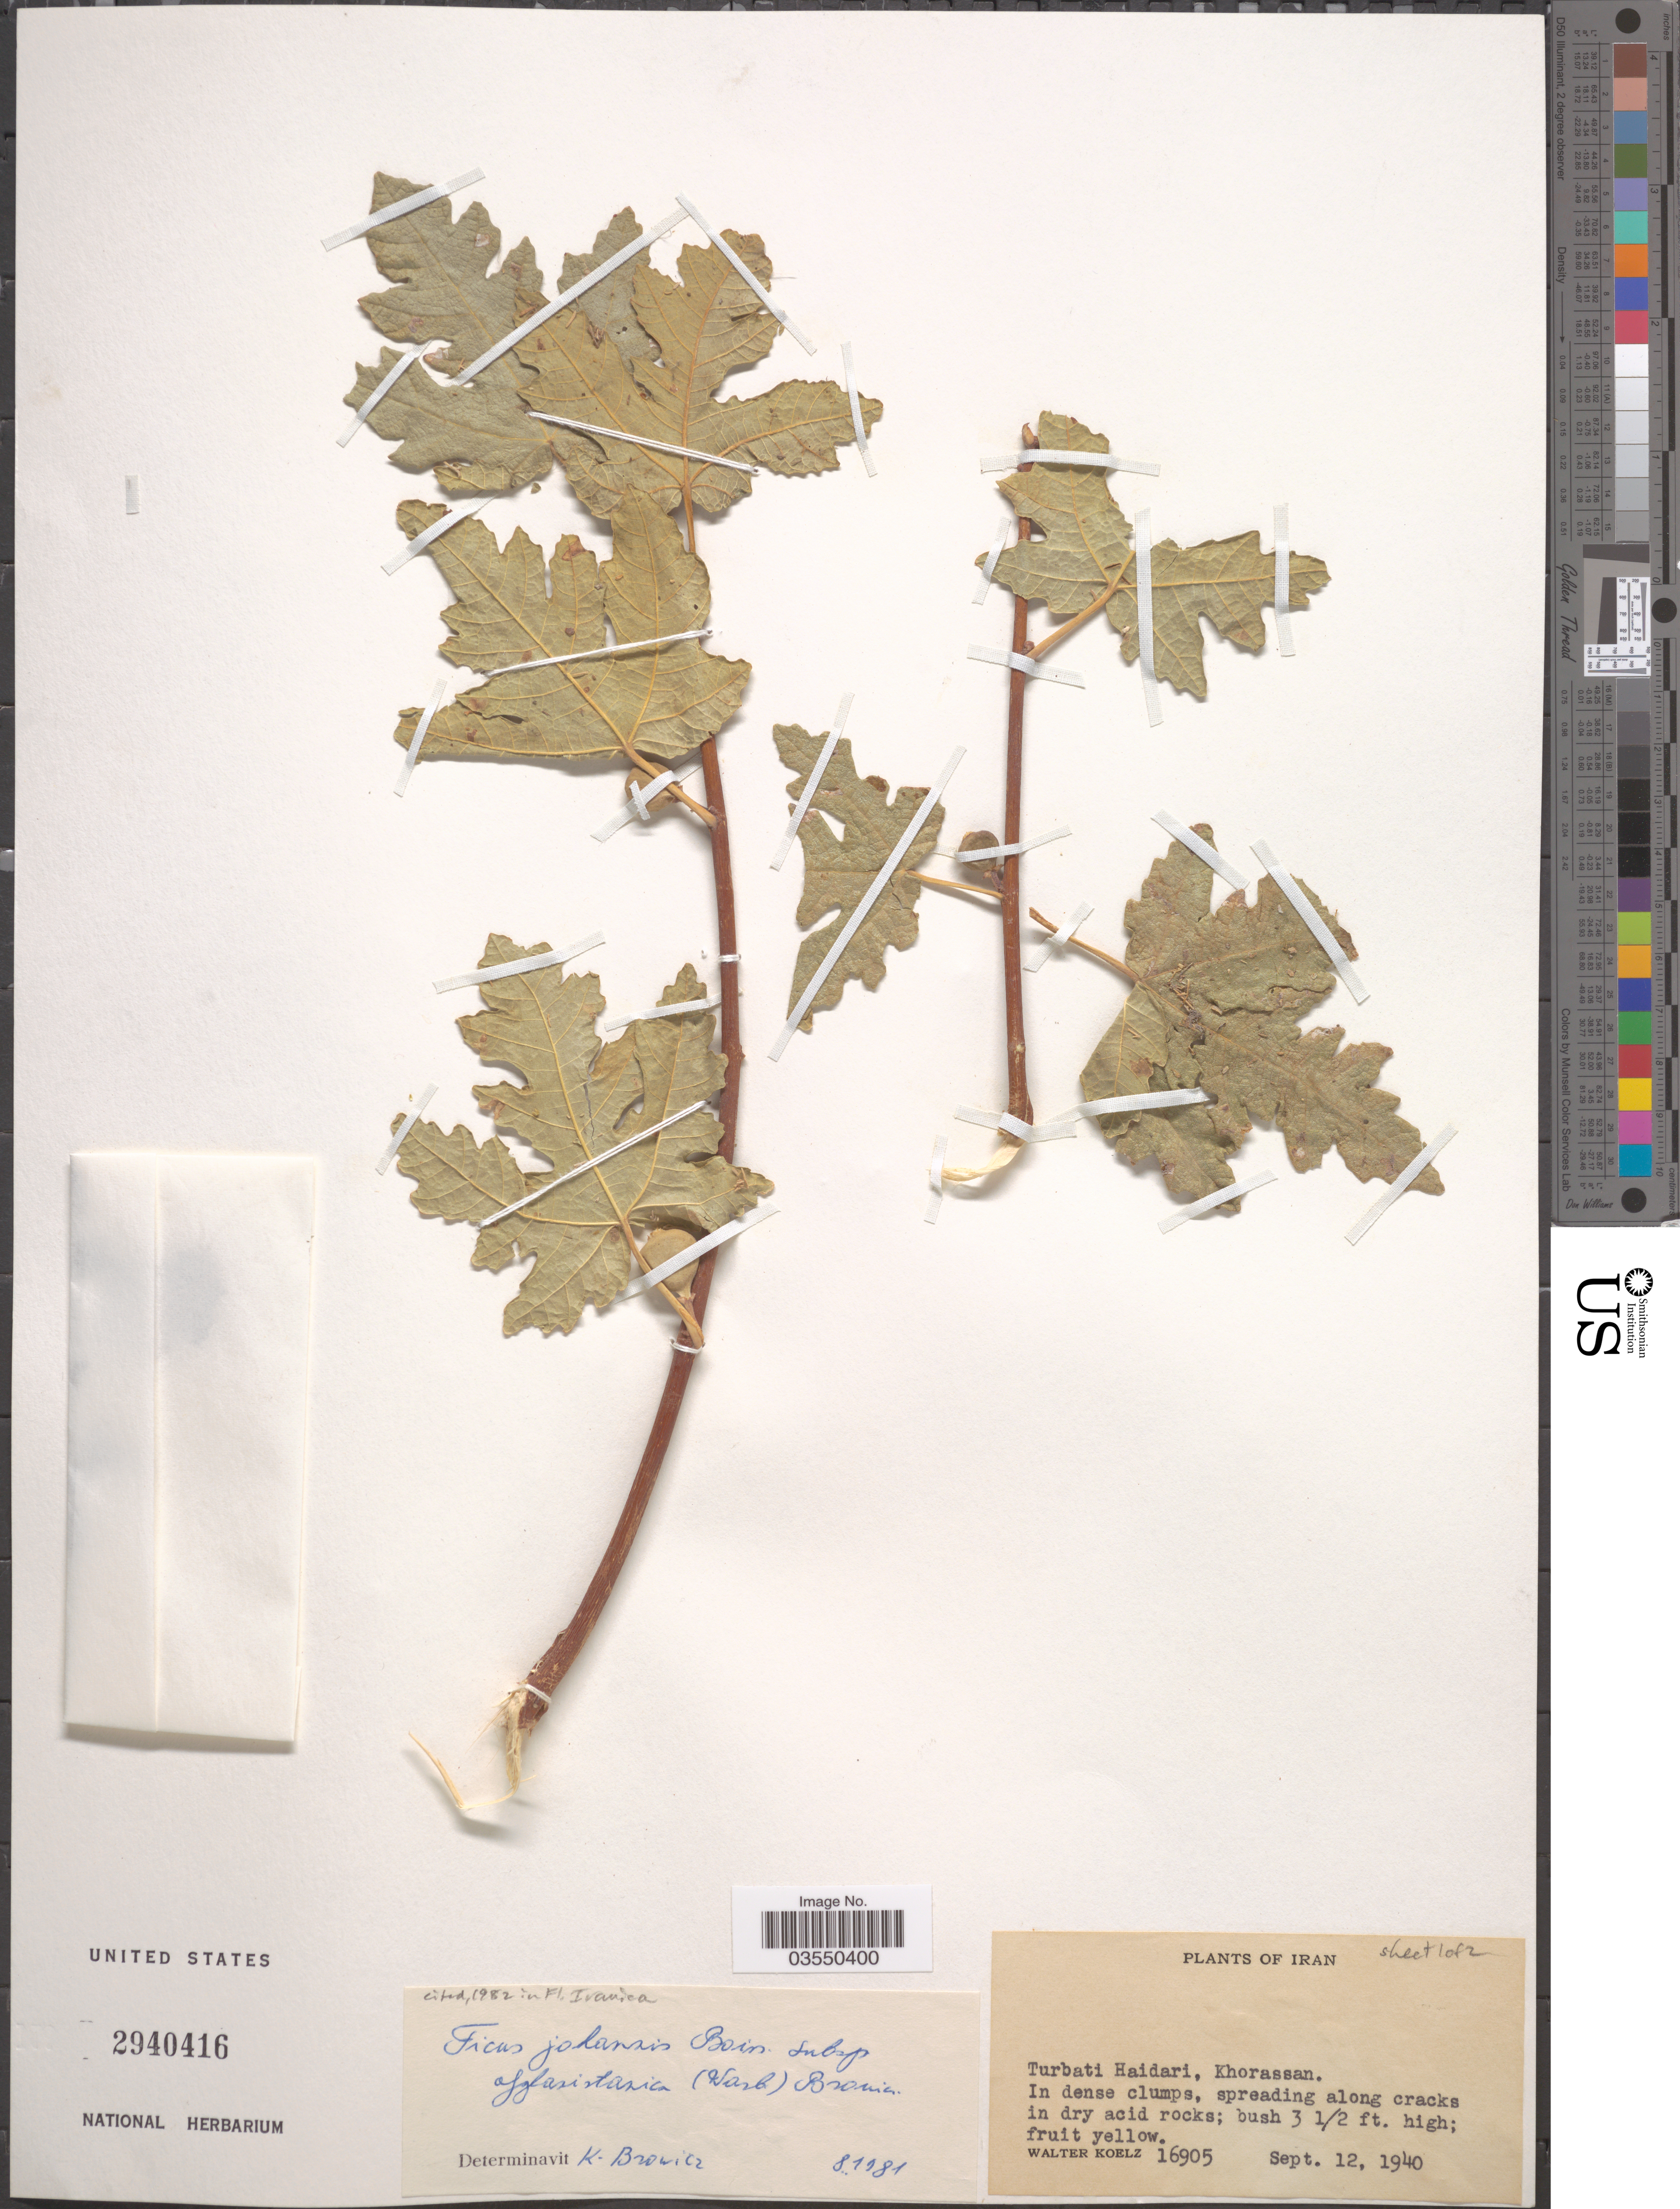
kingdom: Plantae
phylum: Tracheophyta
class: Magnoliopsida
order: Rosales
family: Moraceae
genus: Ficus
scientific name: Ficus johannis subsp. afghanistanica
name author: (Warb.) Browicz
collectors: W. N. Koelz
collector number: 16905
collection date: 1940-09-12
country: Iran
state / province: Khorasan [obsolete]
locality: Turbati Haidari.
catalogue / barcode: US 2940416